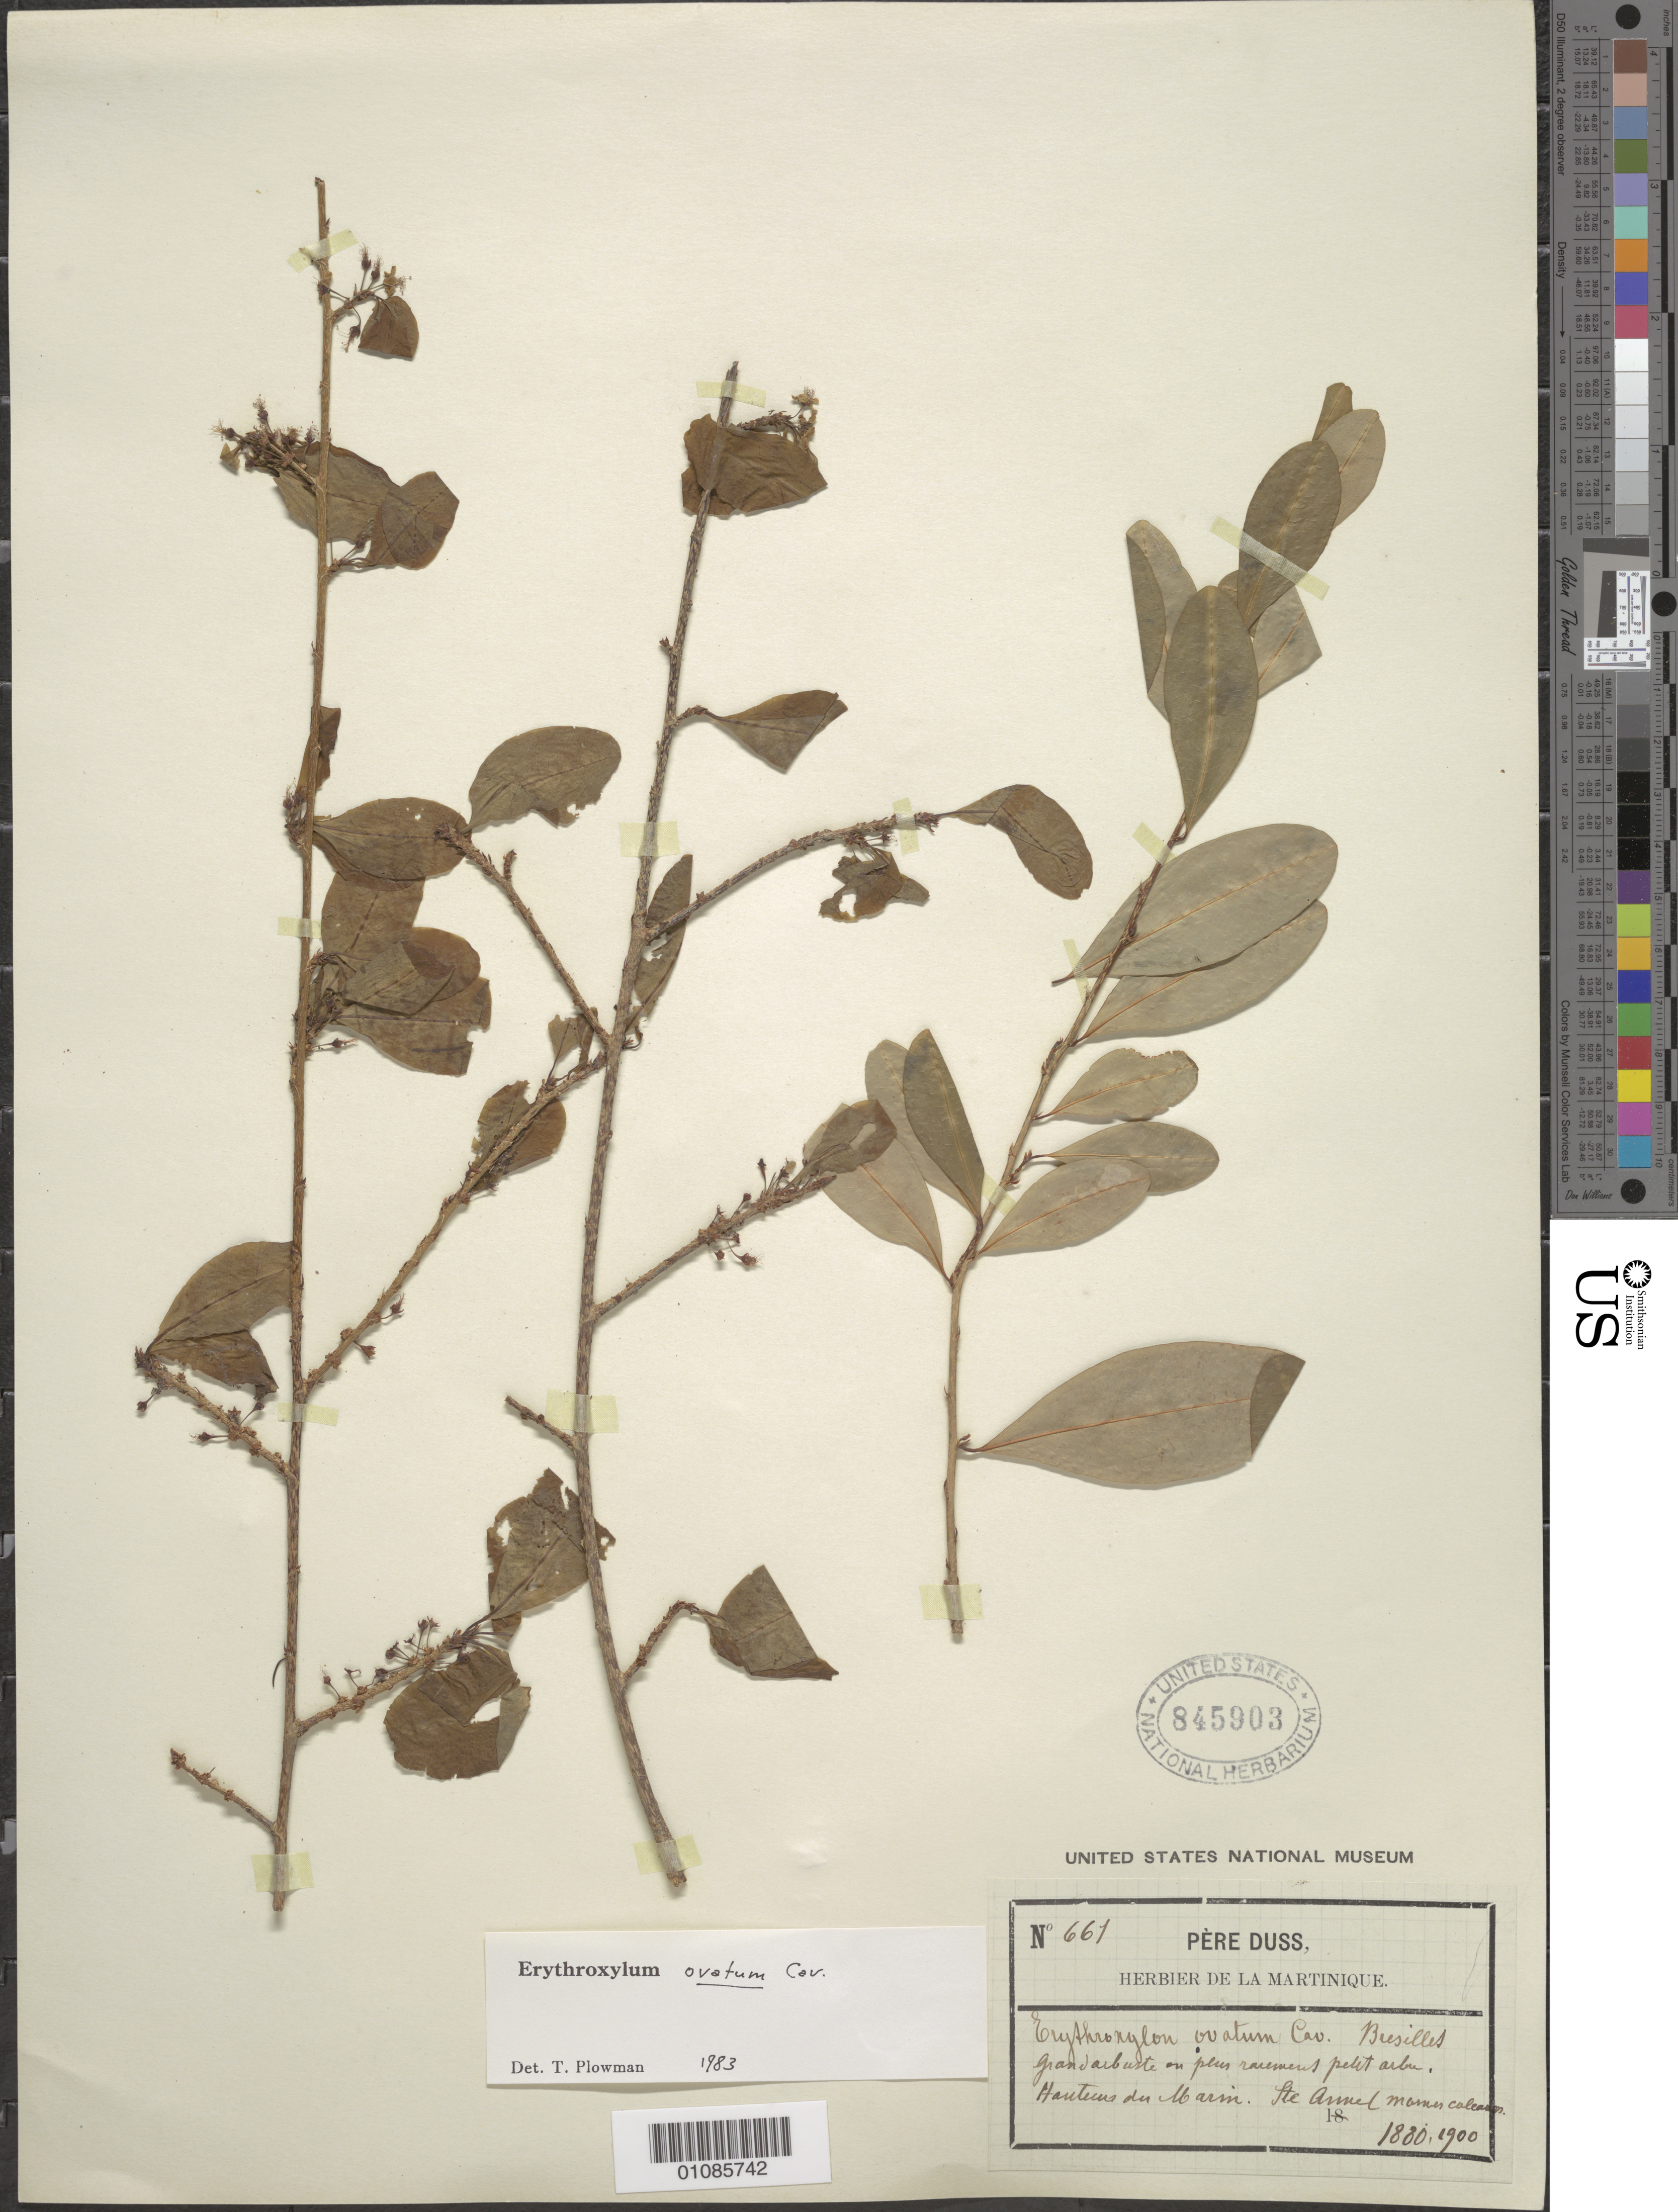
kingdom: Plantae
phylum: Tracheophyta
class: Magnoliopsida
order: Malpighiales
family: Erythroxylaceae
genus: Erythroxylum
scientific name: Erythroxylum ovatum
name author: Cav.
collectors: Père Duss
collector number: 661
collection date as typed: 1880 and -- --- 1900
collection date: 1880,1900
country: Martinique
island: Martinique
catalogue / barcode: US 845903